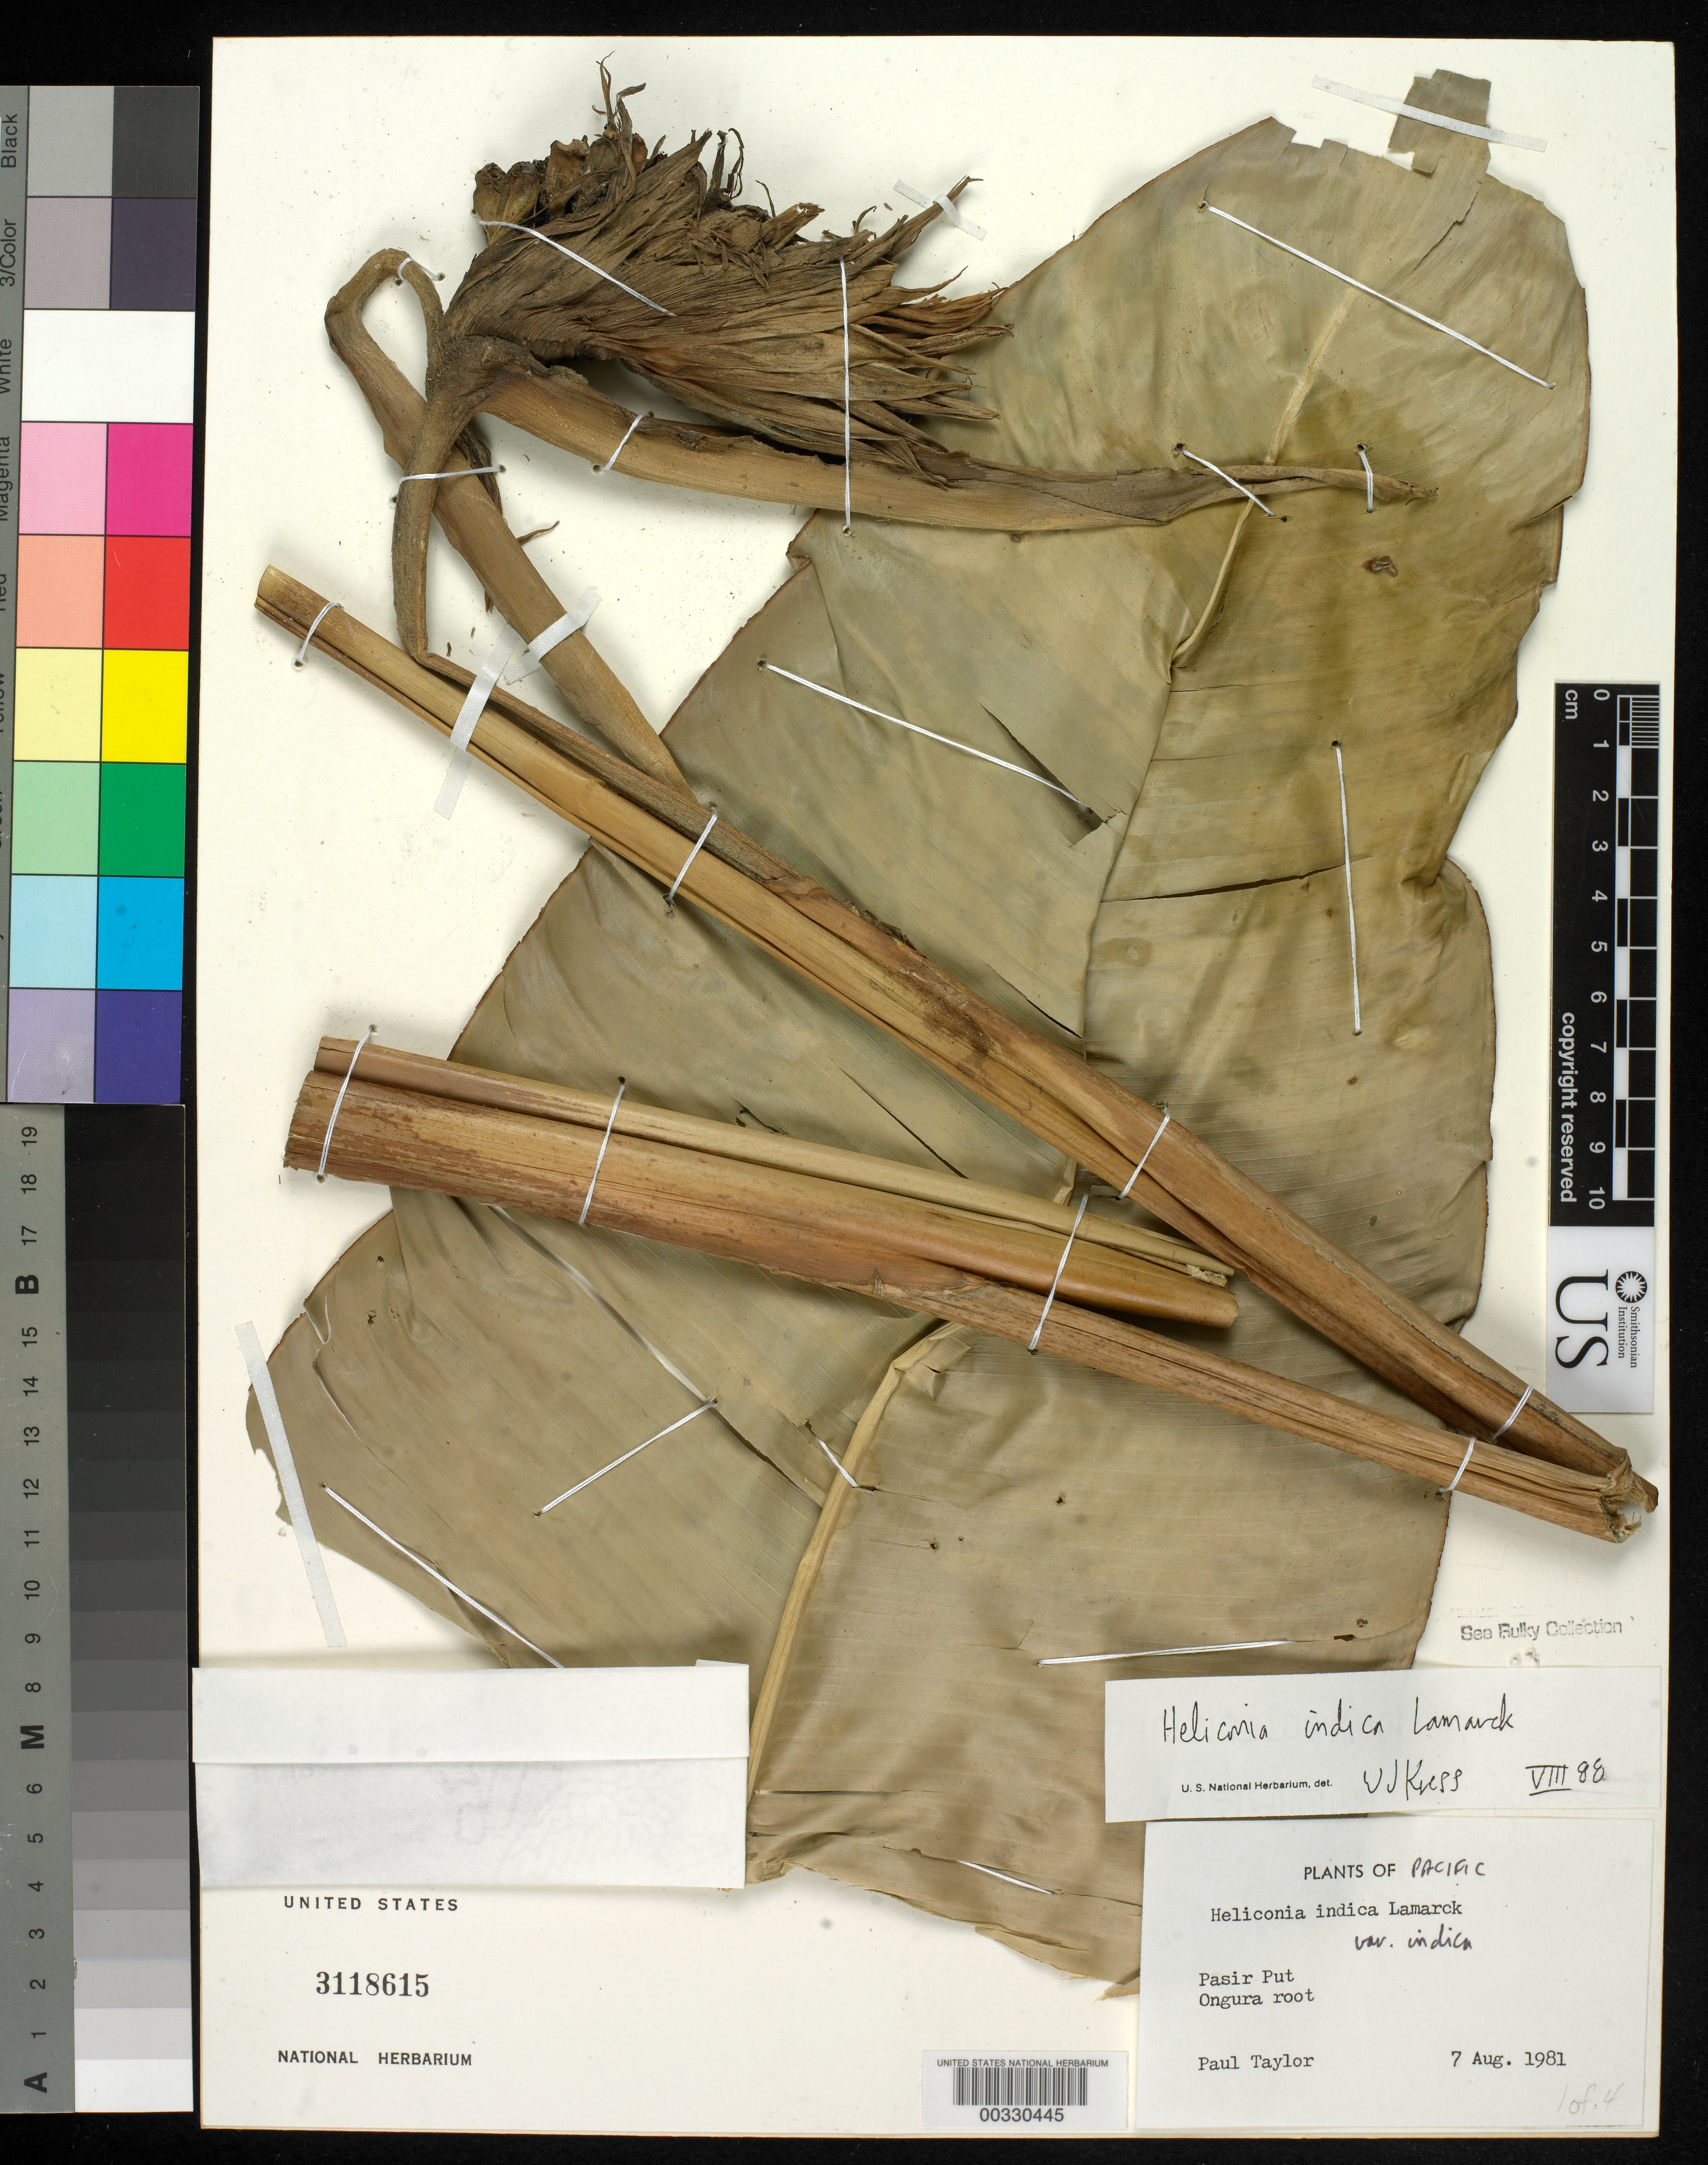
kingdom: Plantae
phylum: Tracheophyta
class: Liliopsida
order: Zingiberales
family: Heliconiaceae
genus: Heliconia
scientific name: Heliconia indica var. indica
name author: Lam.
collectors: P. G. Taylor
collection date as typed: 07 Aug 1981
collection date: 1981-08-07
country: Indonesia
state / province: Maluku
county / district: Maluku Utara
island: Halmahera I.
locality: Pasir Putih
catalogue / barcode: US 3118615